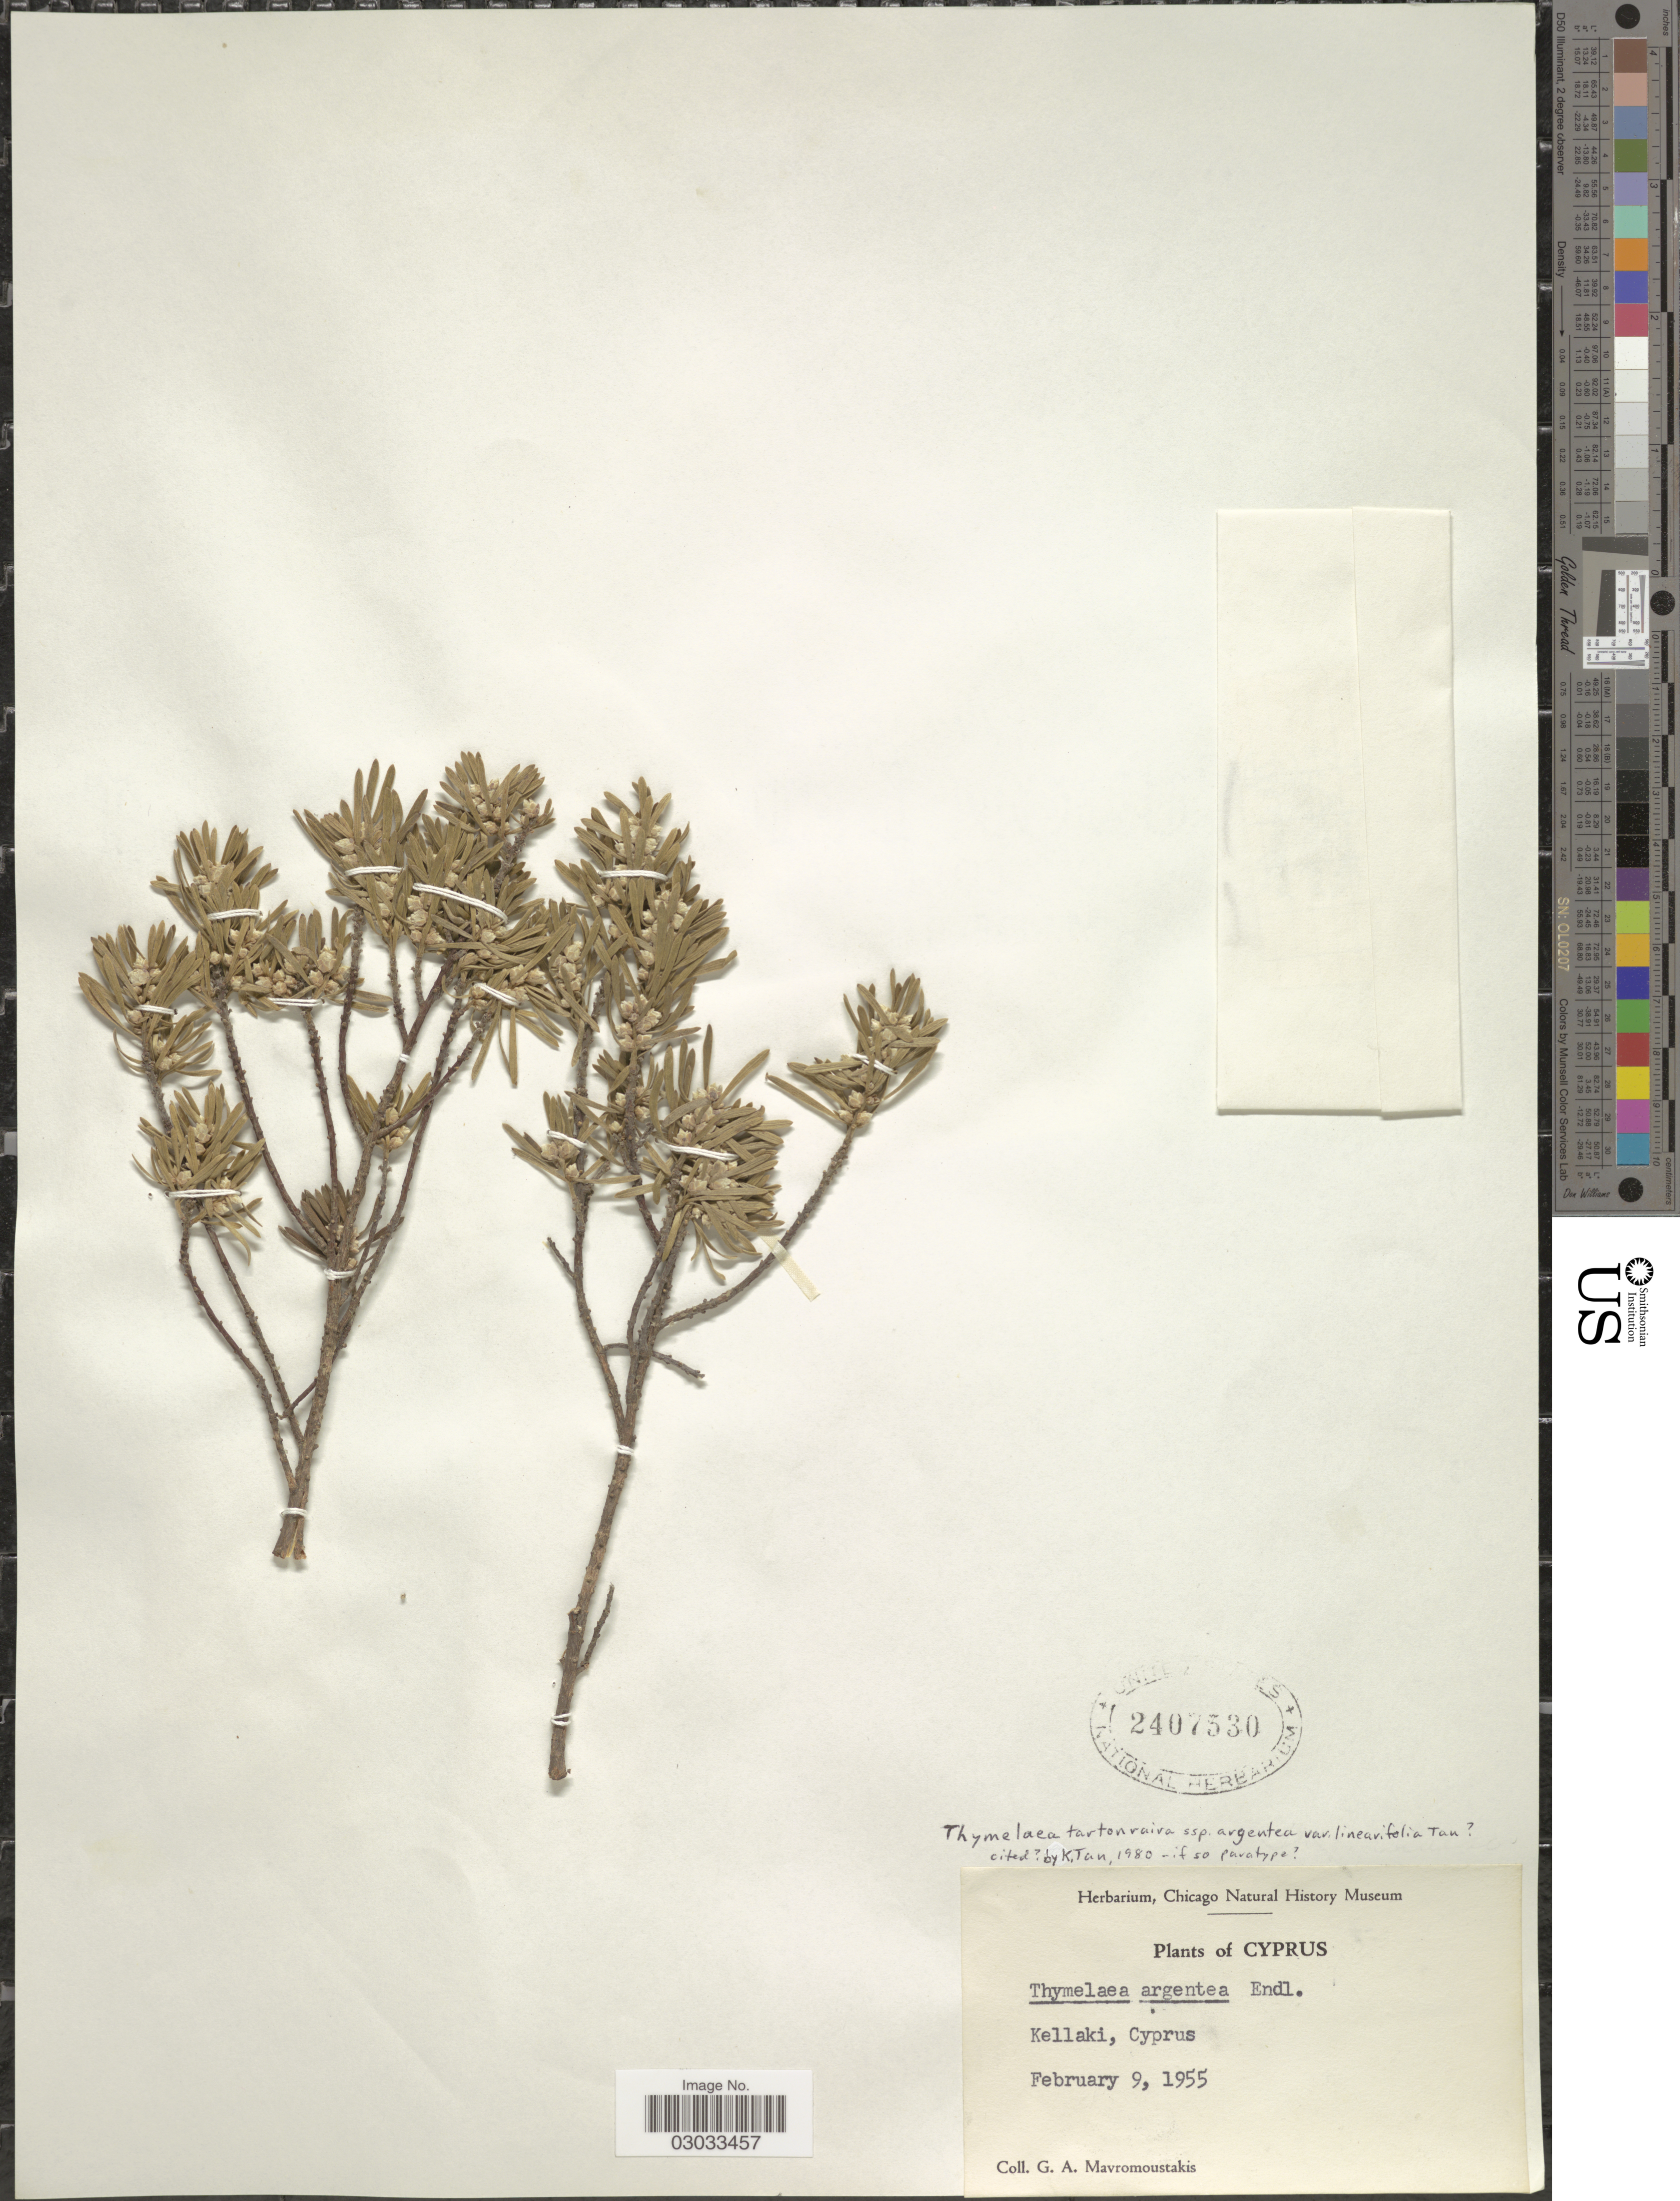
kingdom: Plantae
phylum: Tracheophyta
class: Magnoliopsida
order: Malvales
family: Thymelaeaceae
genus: Thymelaea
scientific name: Thymelaea tartonraira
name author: (L.) All.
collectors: G. Mavromoustakis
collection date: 1955-02-09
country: Cyprus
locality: Kellaki.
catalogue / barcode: US 2407530